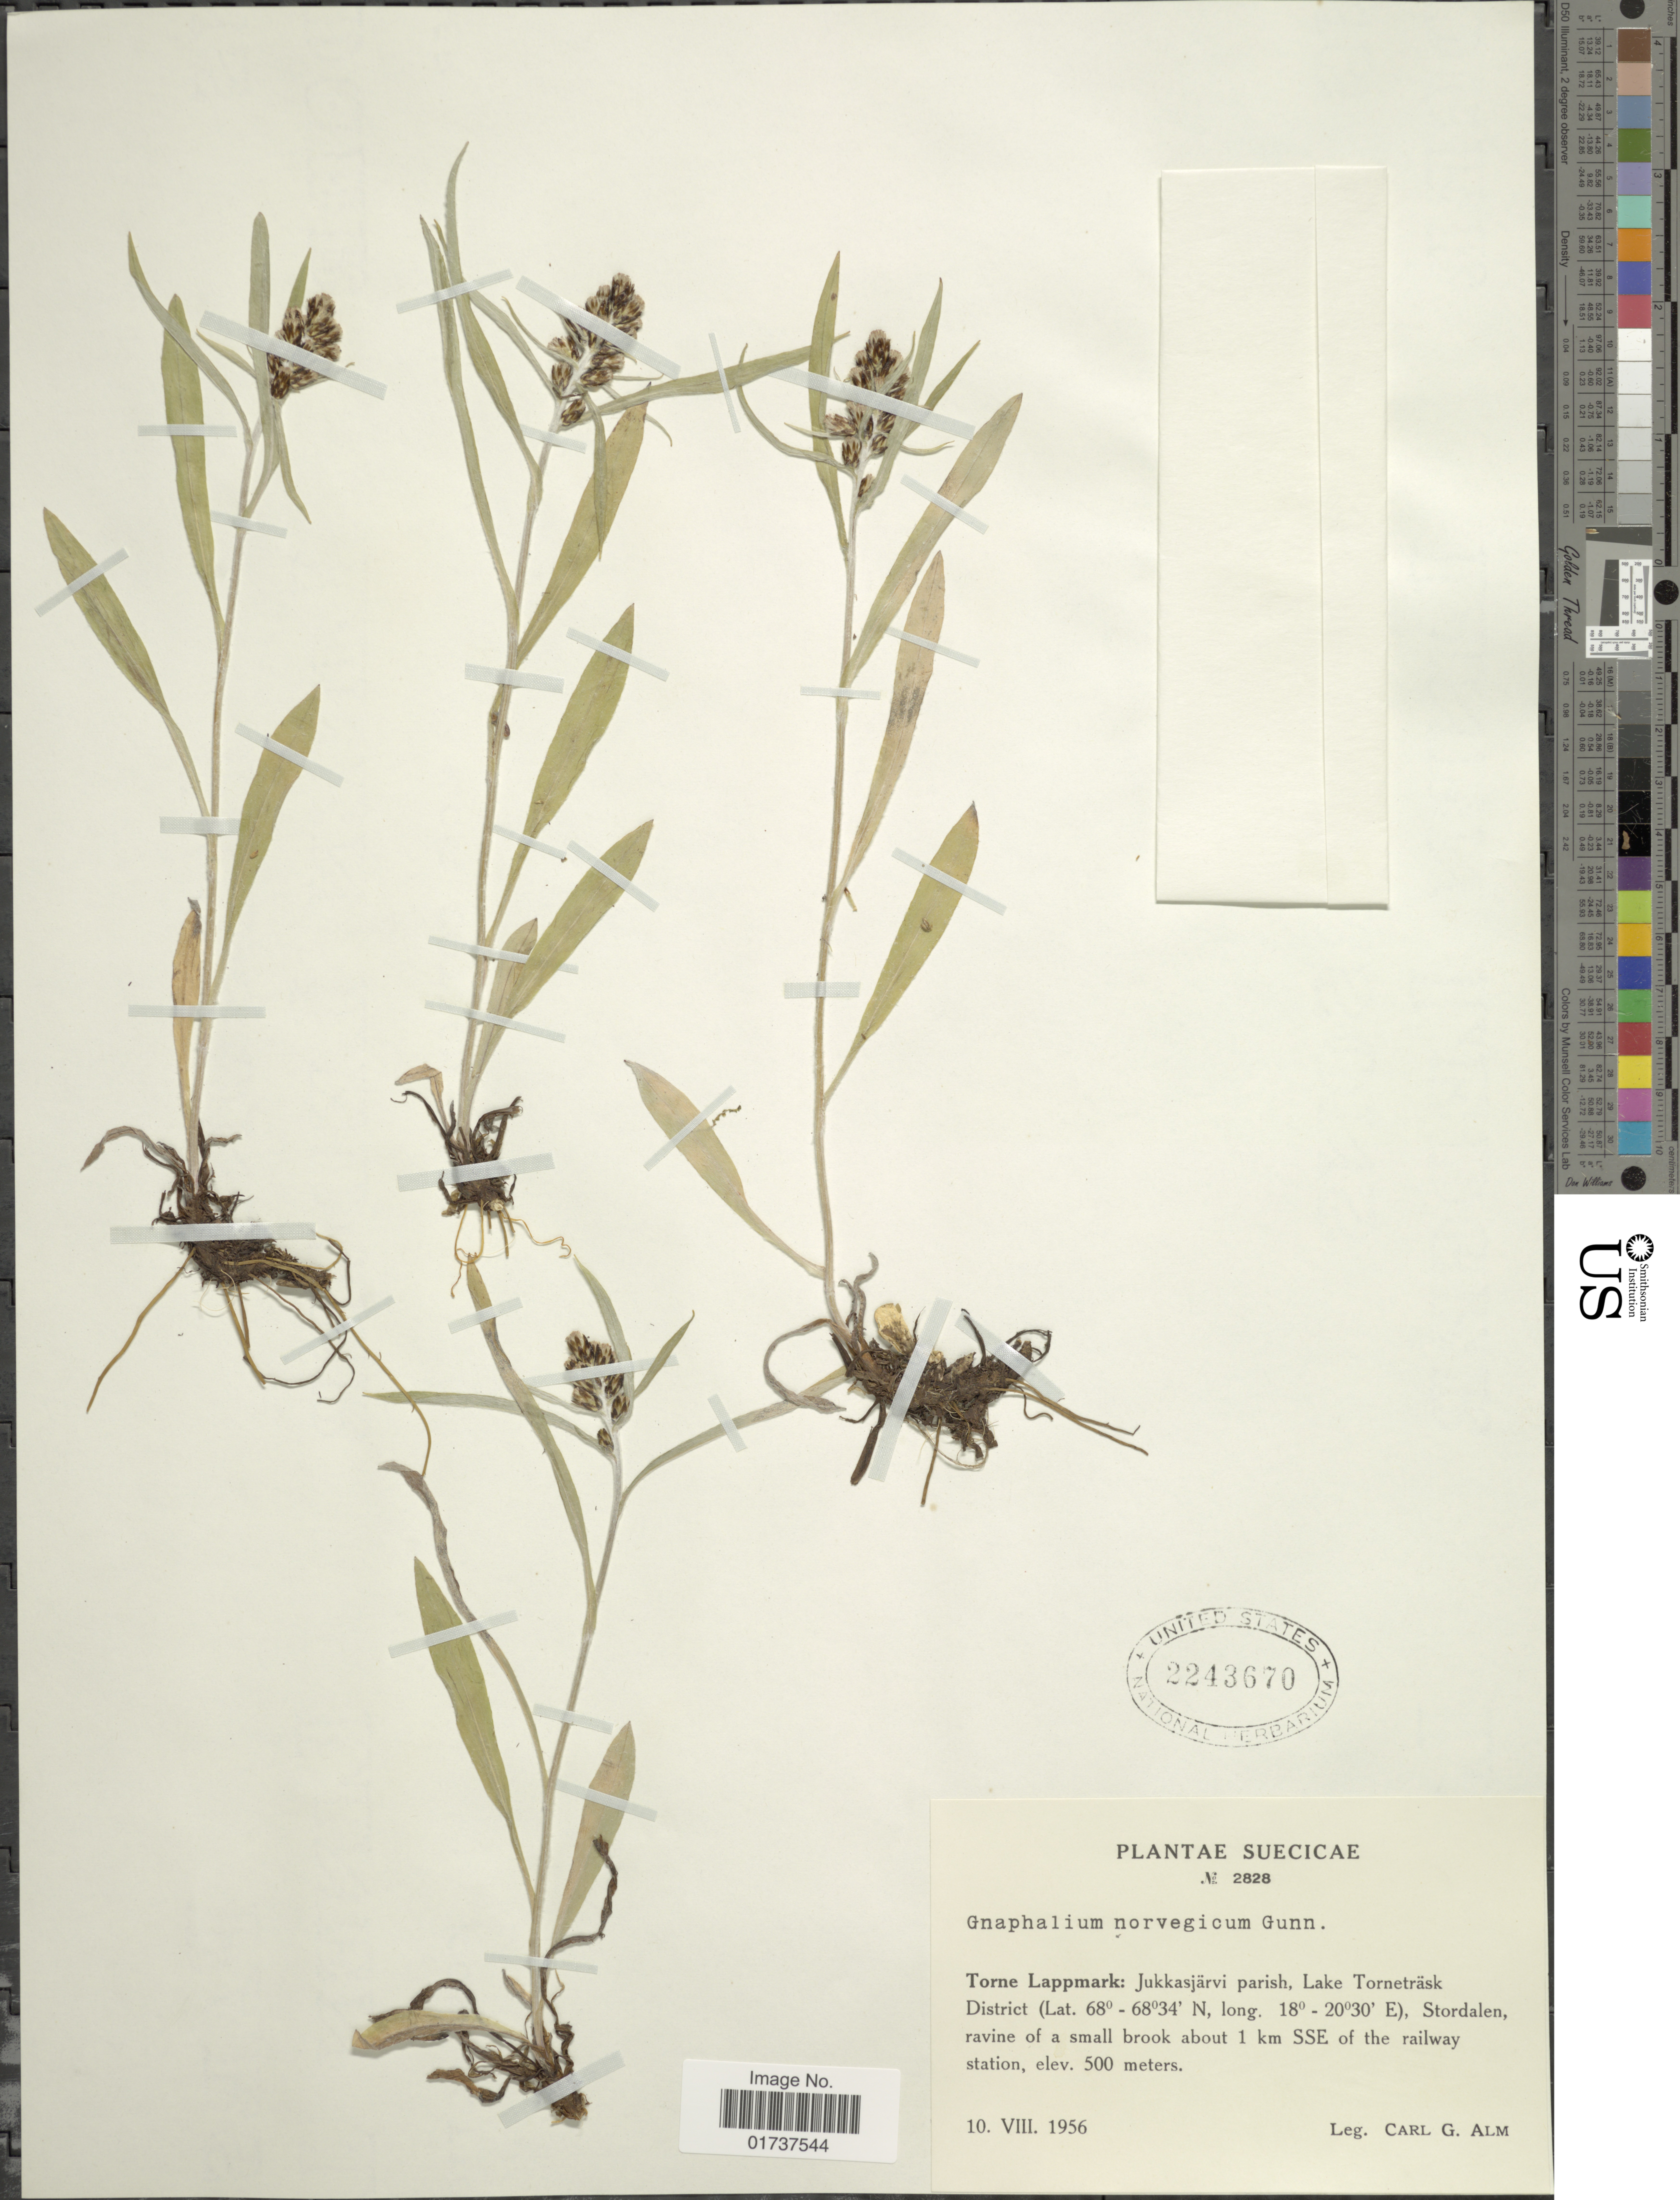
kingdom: Plantae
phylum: Tracheophyta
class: Magnoliopsida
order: Asterales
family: Asteraceae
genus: Gnaphalium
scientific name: Gnaphalium norvegicum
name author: Gunnerus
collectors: C. G. Alm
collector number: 2828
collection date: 1956-08-10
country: Sweden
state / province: Norrbotten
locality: Suecica,Torne Lappmark: Jukkasjarvi parish, Lake Tornetrask District, Stordalen ravine of a small brook about 1 km SSE of the railway station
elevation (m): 500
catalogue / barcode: US 2243670